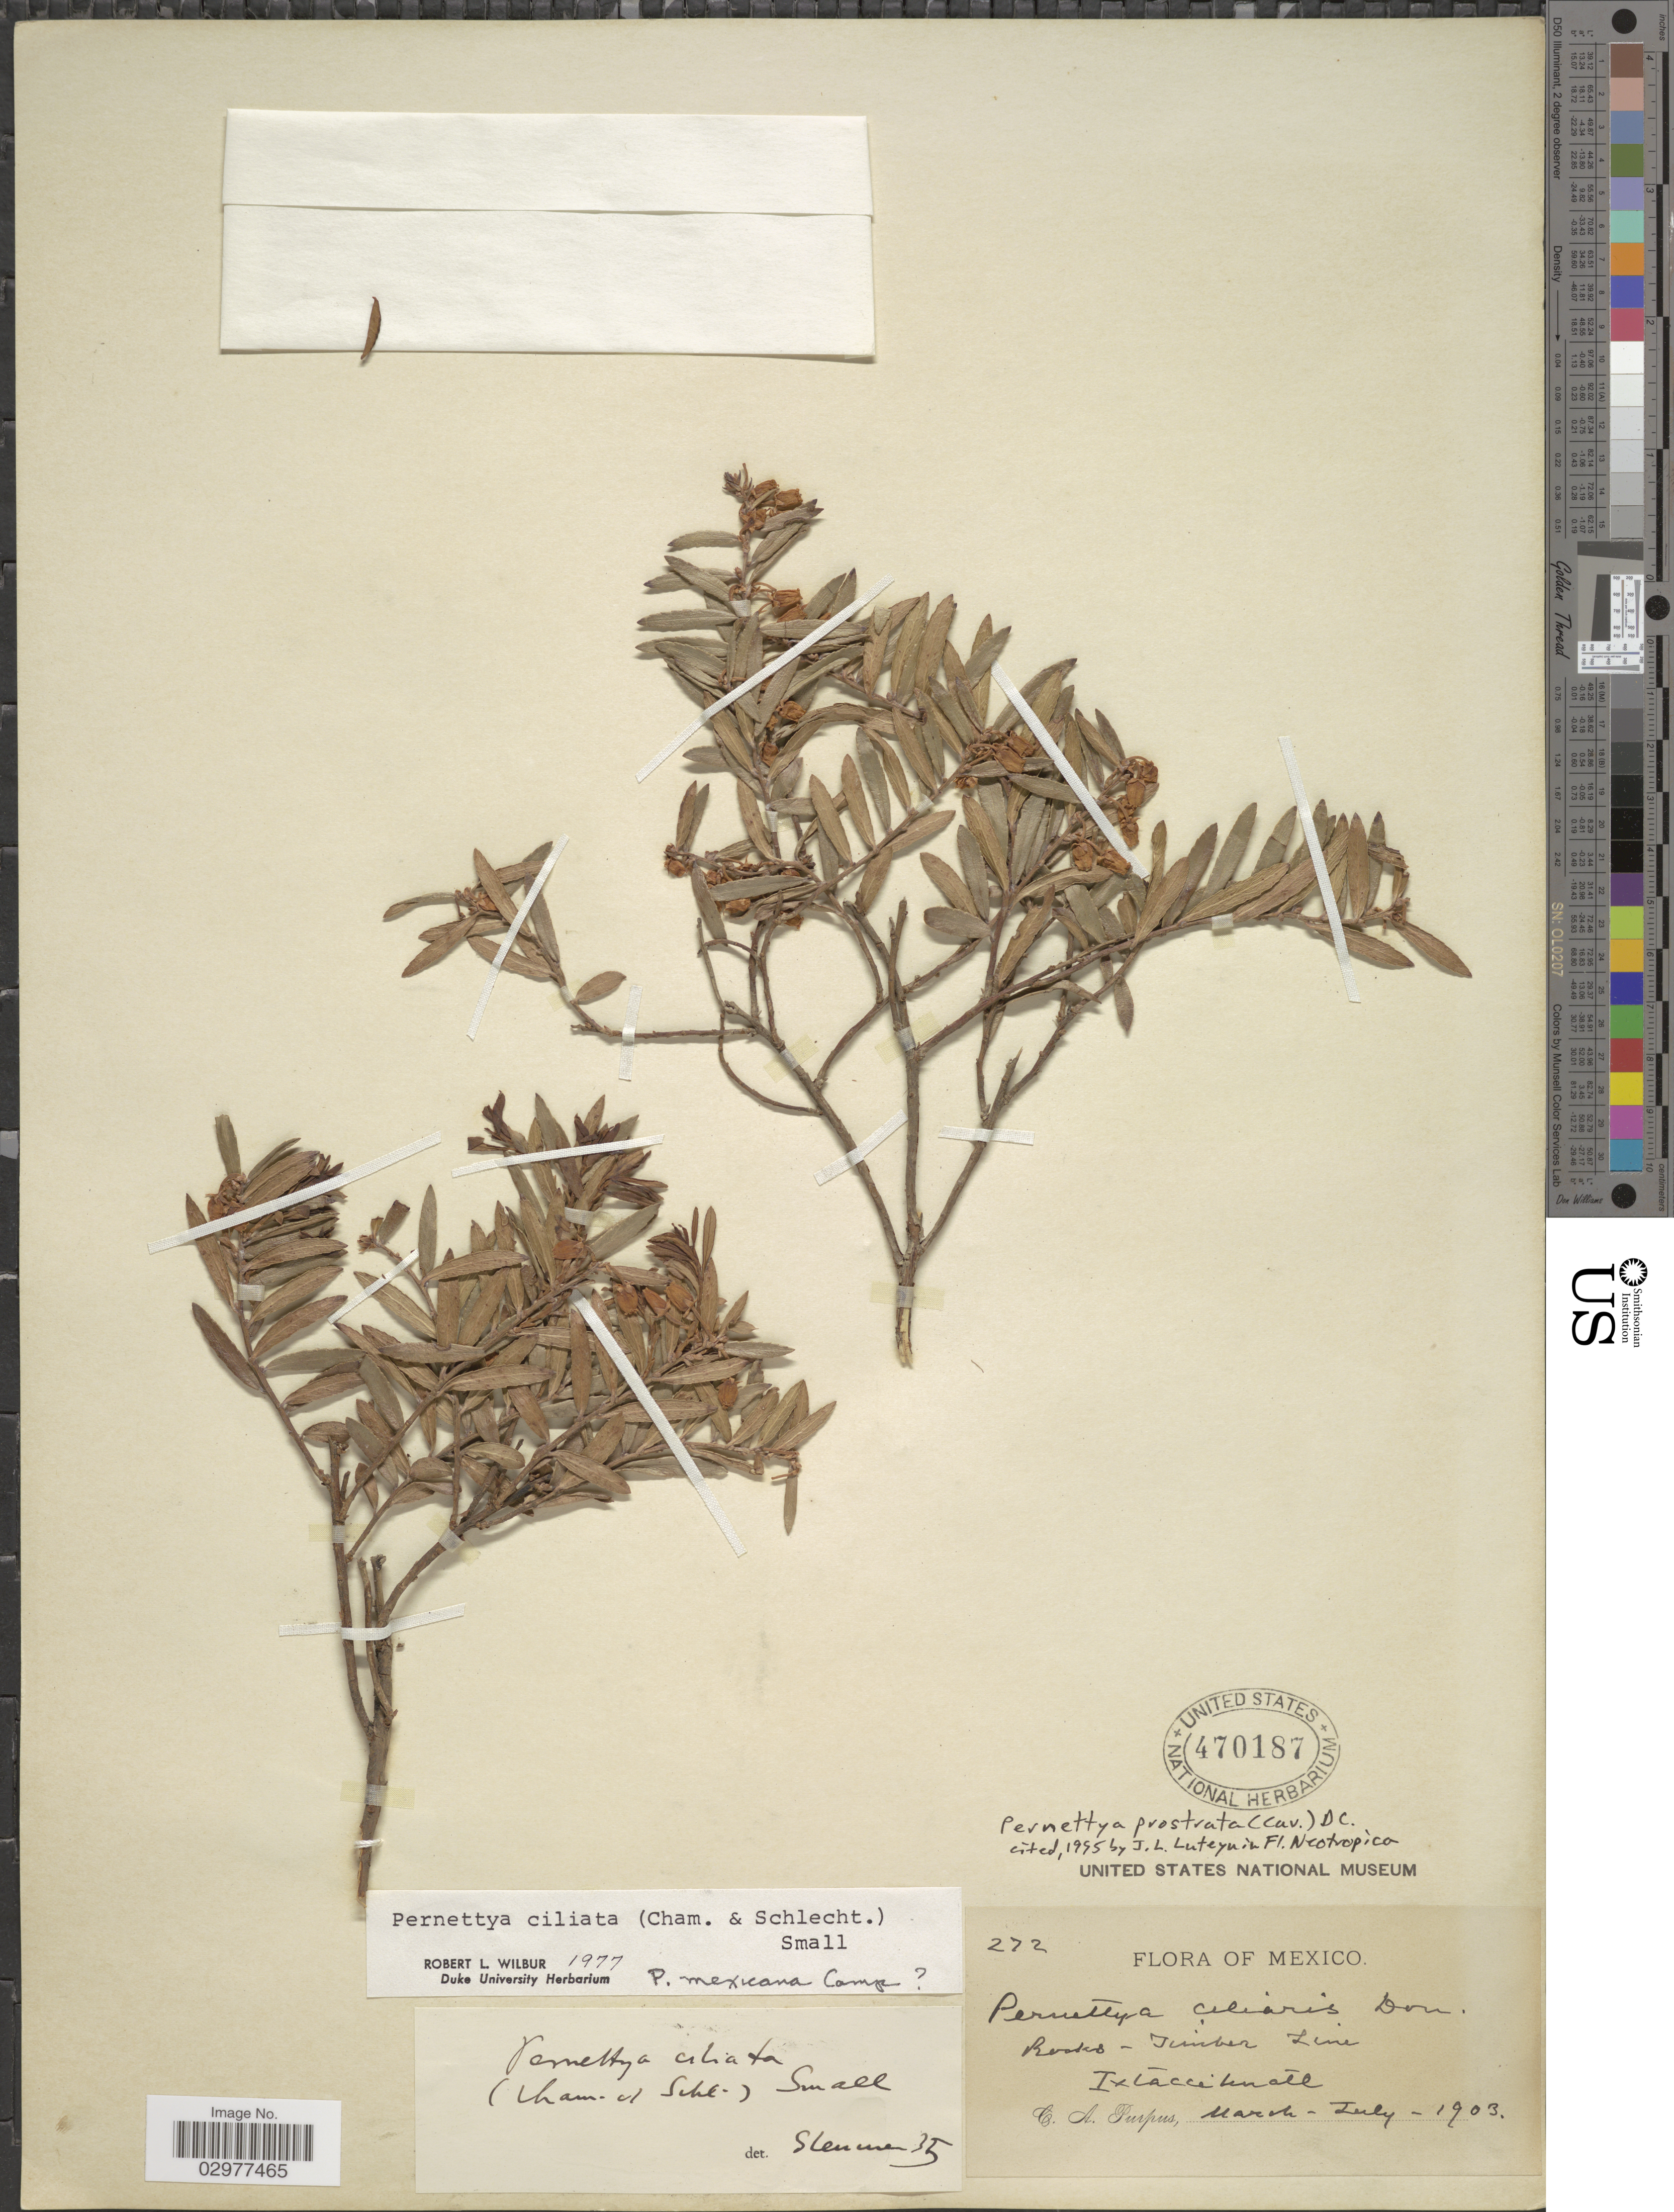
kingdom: Plantae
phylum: Tracheophyta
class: Magnoliopsida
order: Ericales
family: Ericaceae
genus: Pernettya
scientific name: Pernettya prostrata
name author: (Cav.) DC.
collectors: C. A. Purpus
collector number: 272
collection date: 1903-03/1903-07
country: Mexico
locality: Rocks - Timber Line, Ixtaccihuatl.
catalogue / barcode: US 470187